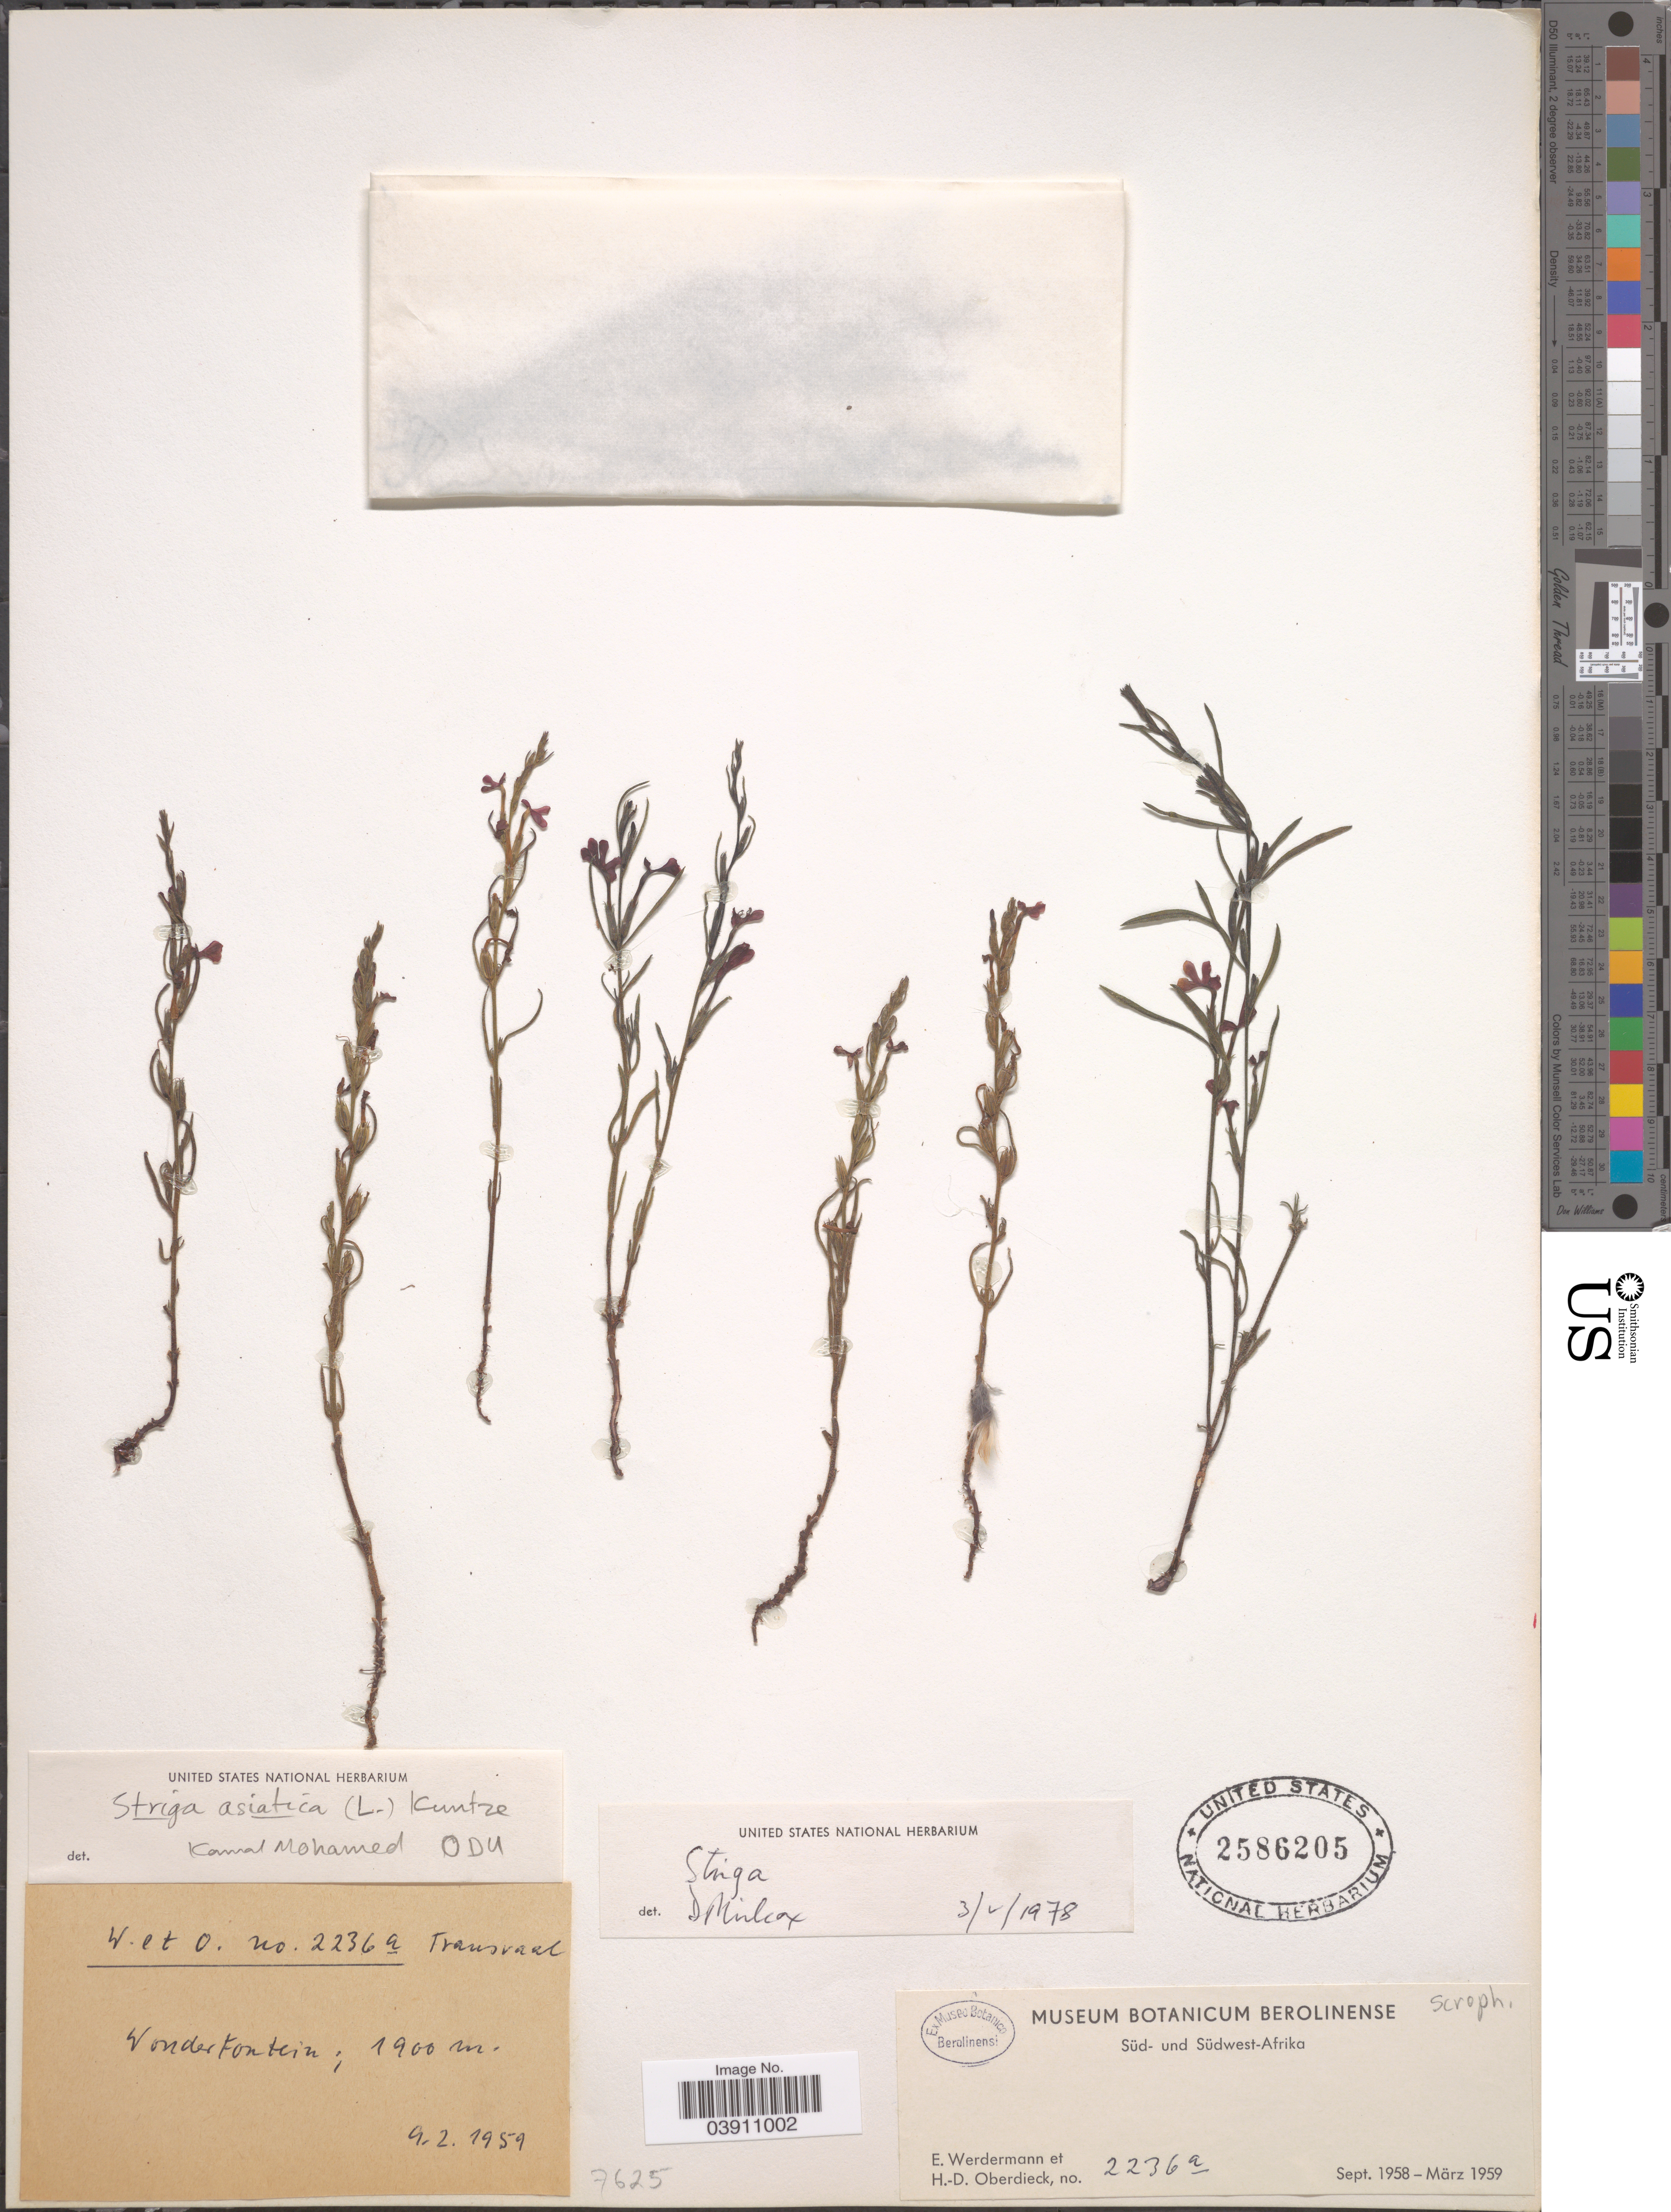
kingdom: Plantae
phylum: Tracheophyta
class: Magnoliopsida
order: Lamiales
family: Orobanchaceae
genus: Striga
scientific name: Striga sp.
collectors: E. Werdermann & H. Oberdieck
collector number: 2236a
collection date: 1959-02-09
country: South Africa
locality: Transvaal. Wonder Fontein. Süd-Afrika.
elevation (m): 1900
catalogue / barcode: US 2586205